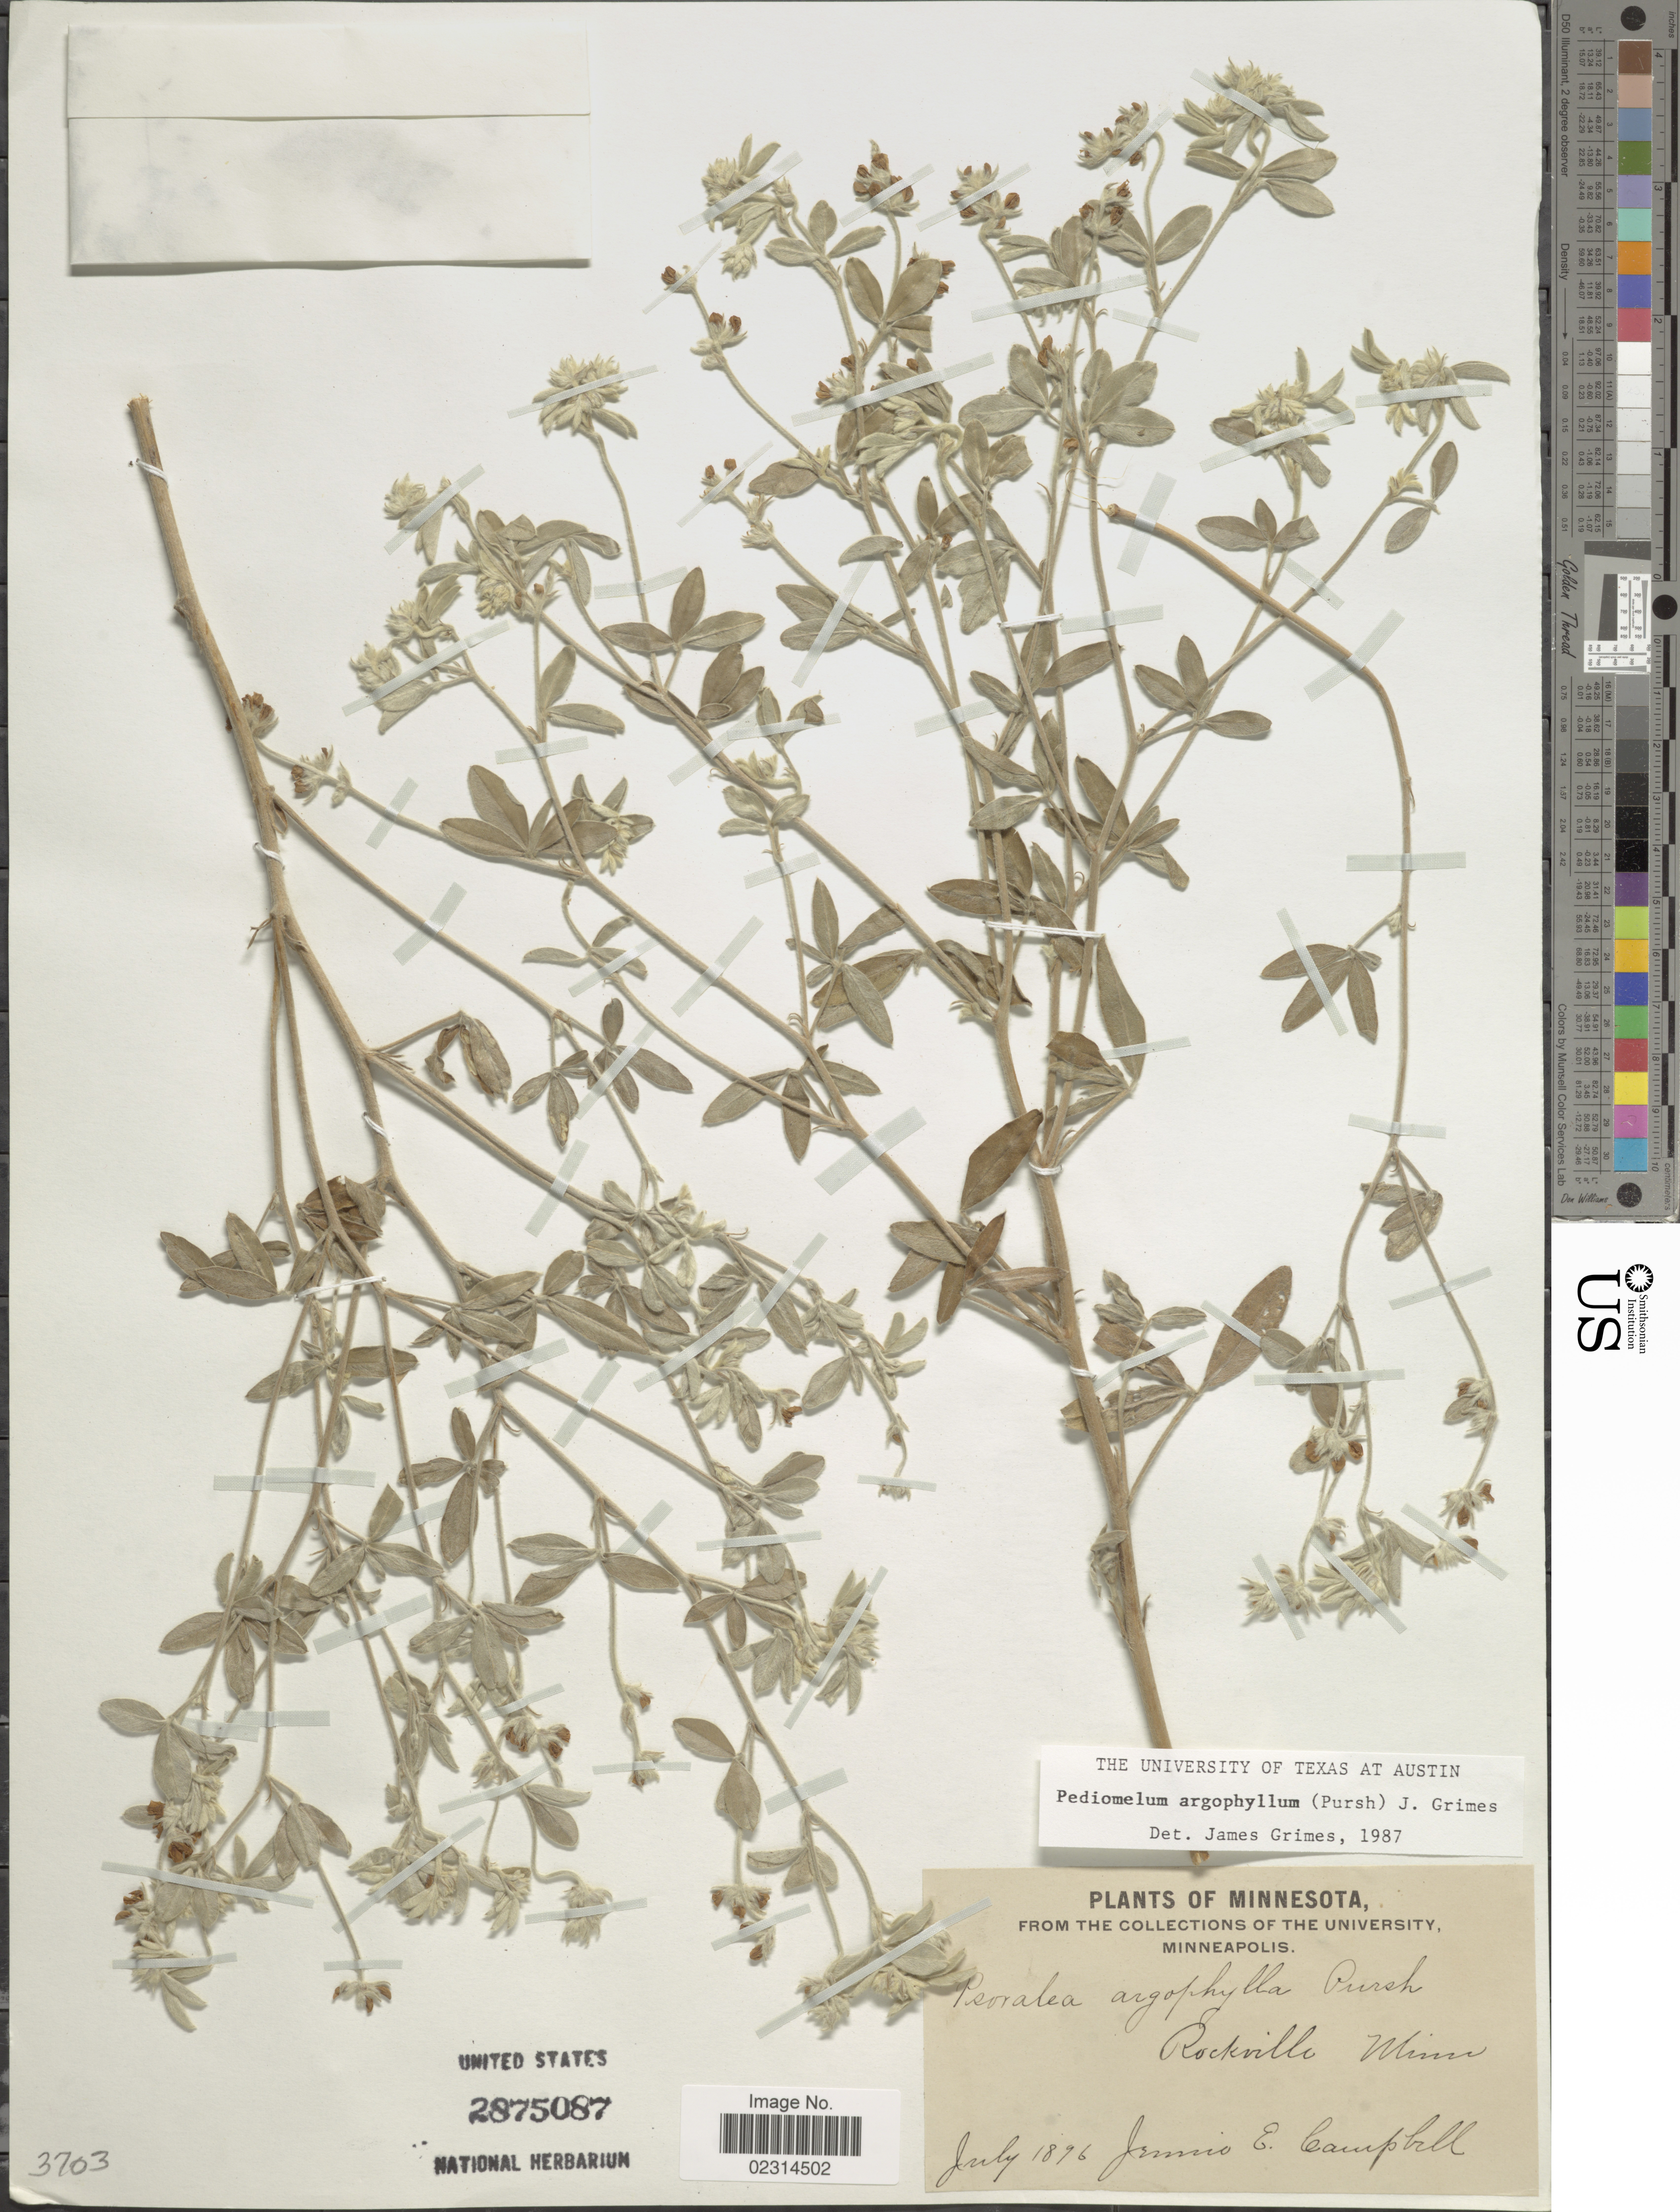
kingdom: Plantae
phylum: Tracheophyta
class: Magnoliopsida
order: Fabales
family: Fabaceae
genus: Pediomelum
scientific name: Pediomelum argophyllum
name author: (Pursh) J.W. Grimes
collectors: J. E. Campbell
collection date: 1896-07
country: United States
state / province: Minnesota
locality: Rockville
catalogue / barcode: US 2875087